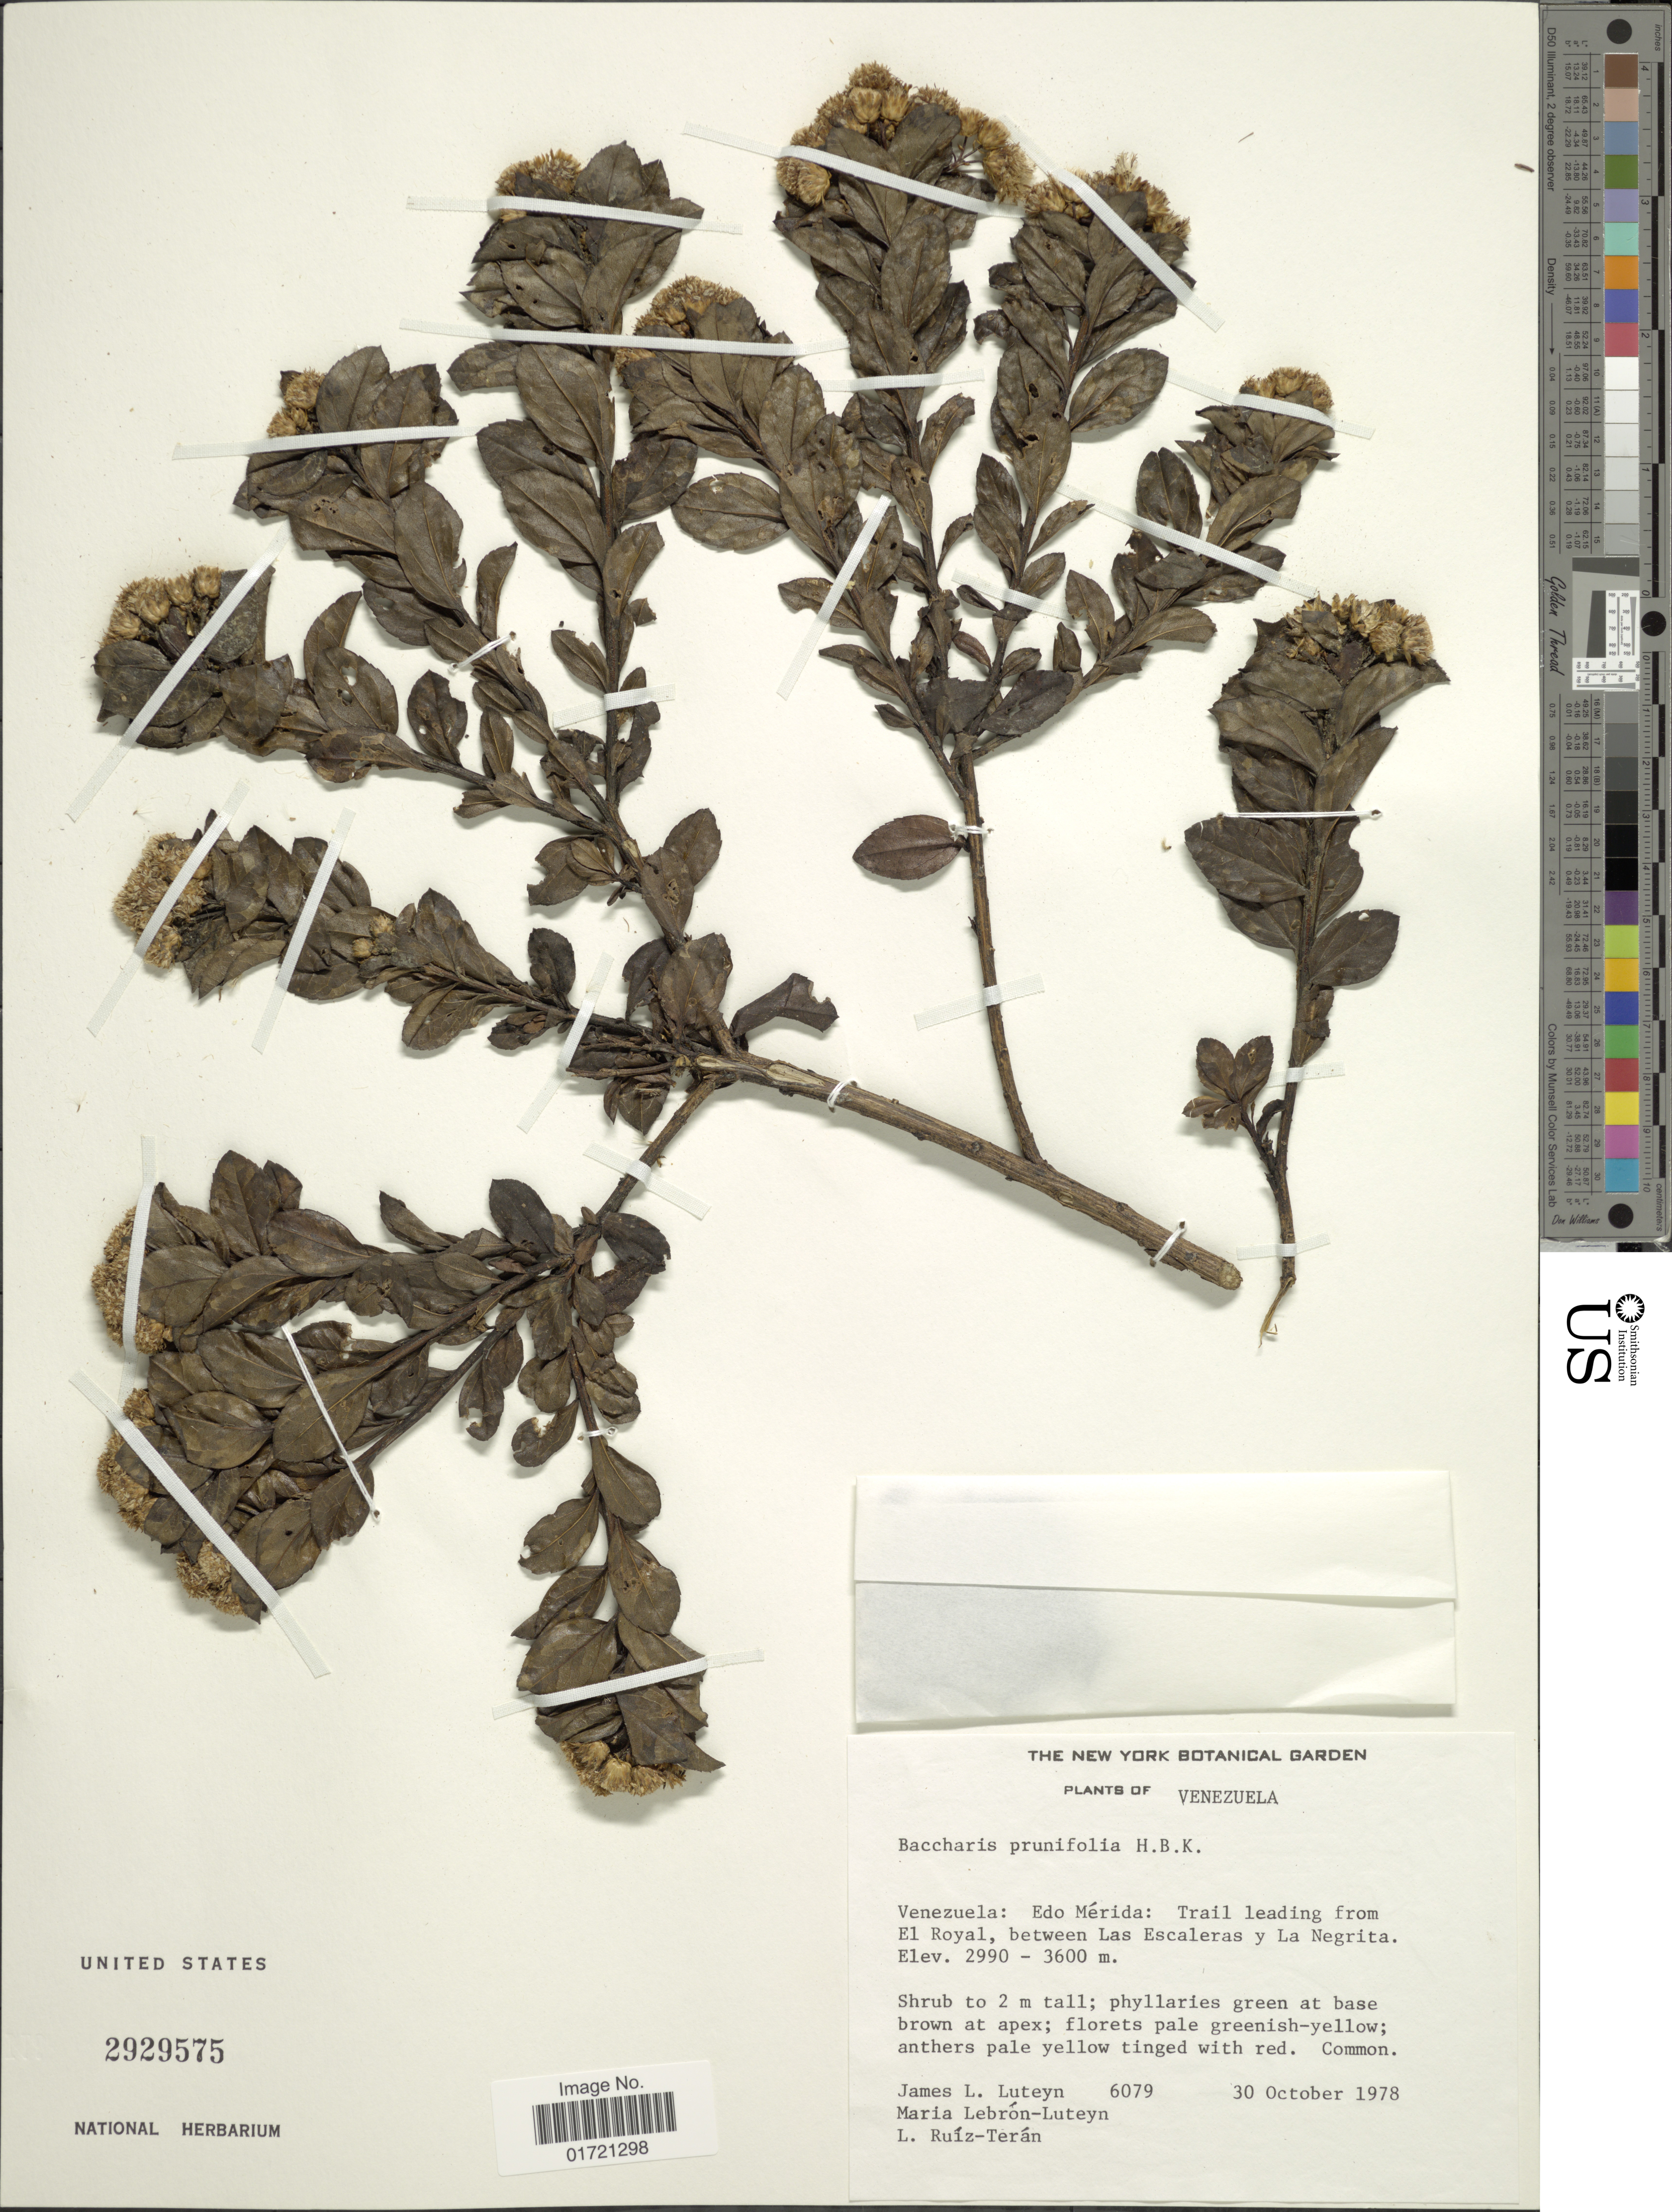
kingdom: Plantae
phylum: Tracheophyta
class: Magnoliopsida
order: Asterales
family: Asteraceae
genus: Baccharis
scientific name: Baccharis prunifolia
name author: Kunth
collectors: J. L. Luteyn, M. L. Lebrón-Luteyn & L. E. Ruíz-Terán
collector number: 6079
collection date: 1978-10-30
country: Venezuela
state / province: Mérida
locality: Venezuela: Edo Mérida: Trail leading from El Royal, between las Escaleras y La Negrita.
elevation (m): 2990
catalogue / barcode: US 2929575